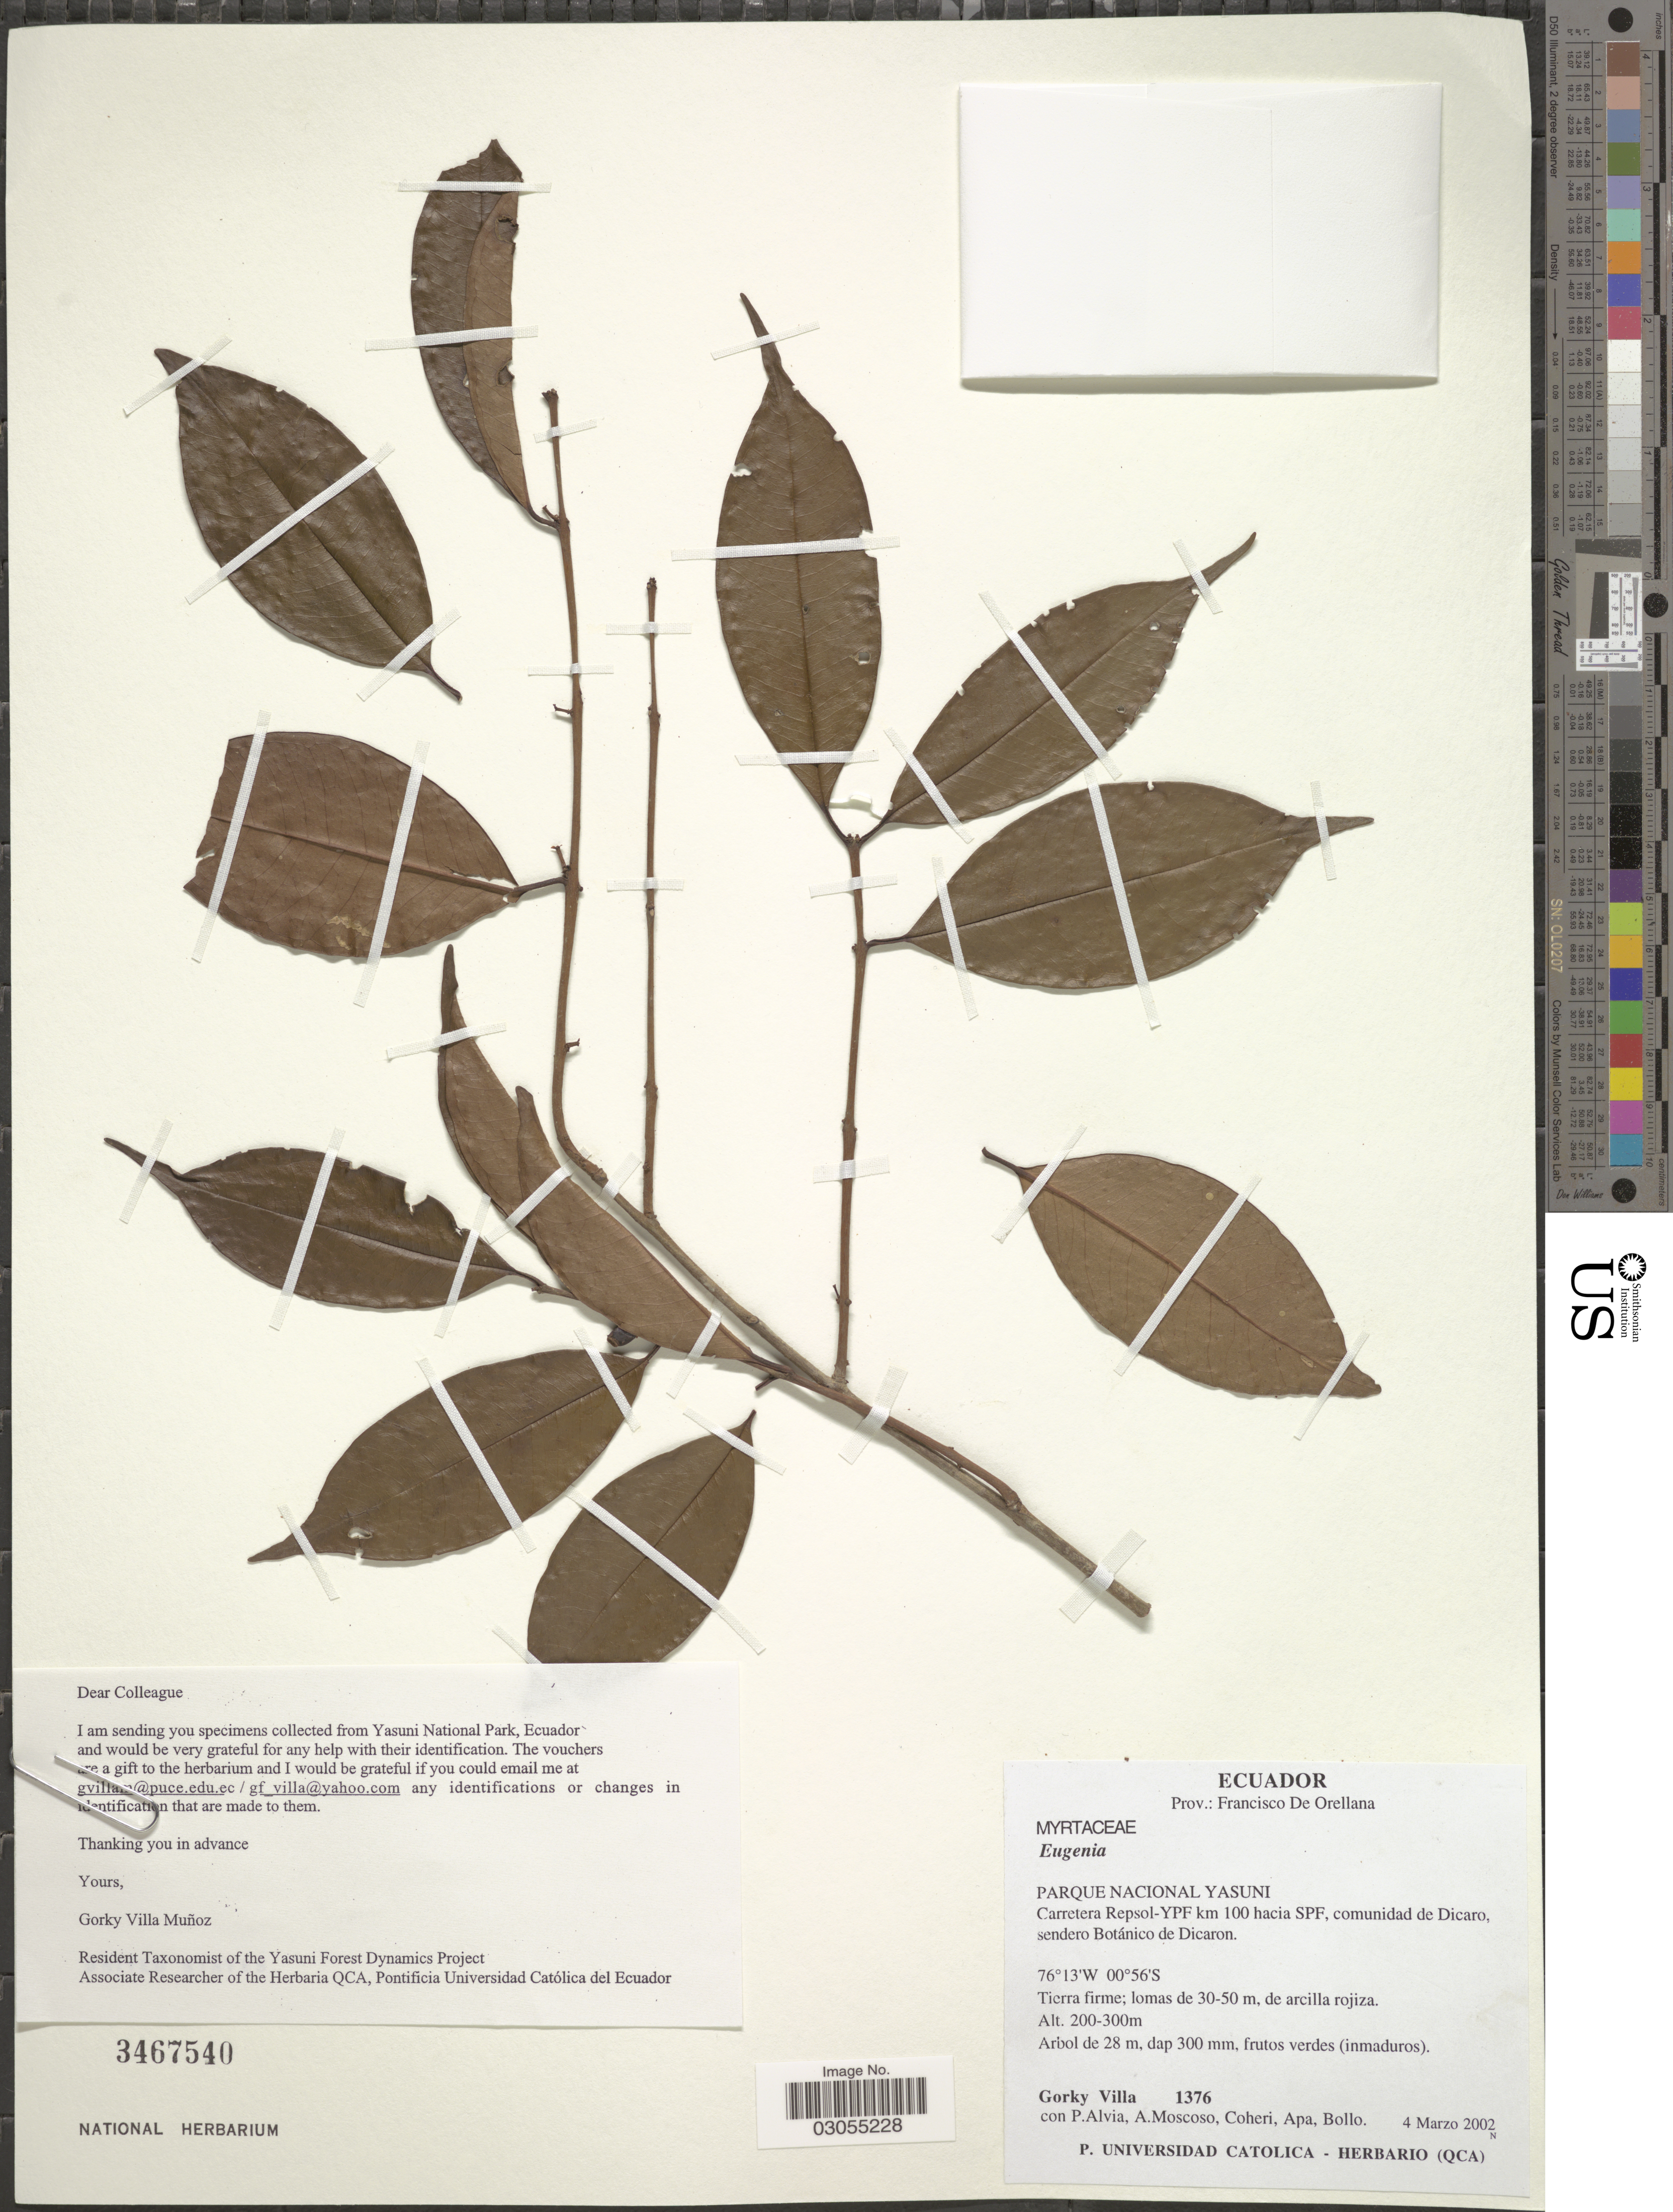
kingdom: Plantae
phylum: Tracheophyta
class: Magnoliopsida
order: Myrtales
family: Myrtaceae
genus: Eugenia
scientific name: Eugenia sp.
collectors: G. Villa, P. Alvia, A. Moscoso, -. Coheri & et al.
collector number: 1376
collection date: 2002-03-04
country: Ecuador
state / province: Orellana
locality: Prov.: Francisco De Orellana. Parque Nacional Yasuna. Carretera Repsol-YPF km 100 hacia SPF, comunidad de Dicaro, sendero Botánico de Dicaron. Tierra firme.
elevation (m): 200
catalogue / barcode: US 3467540